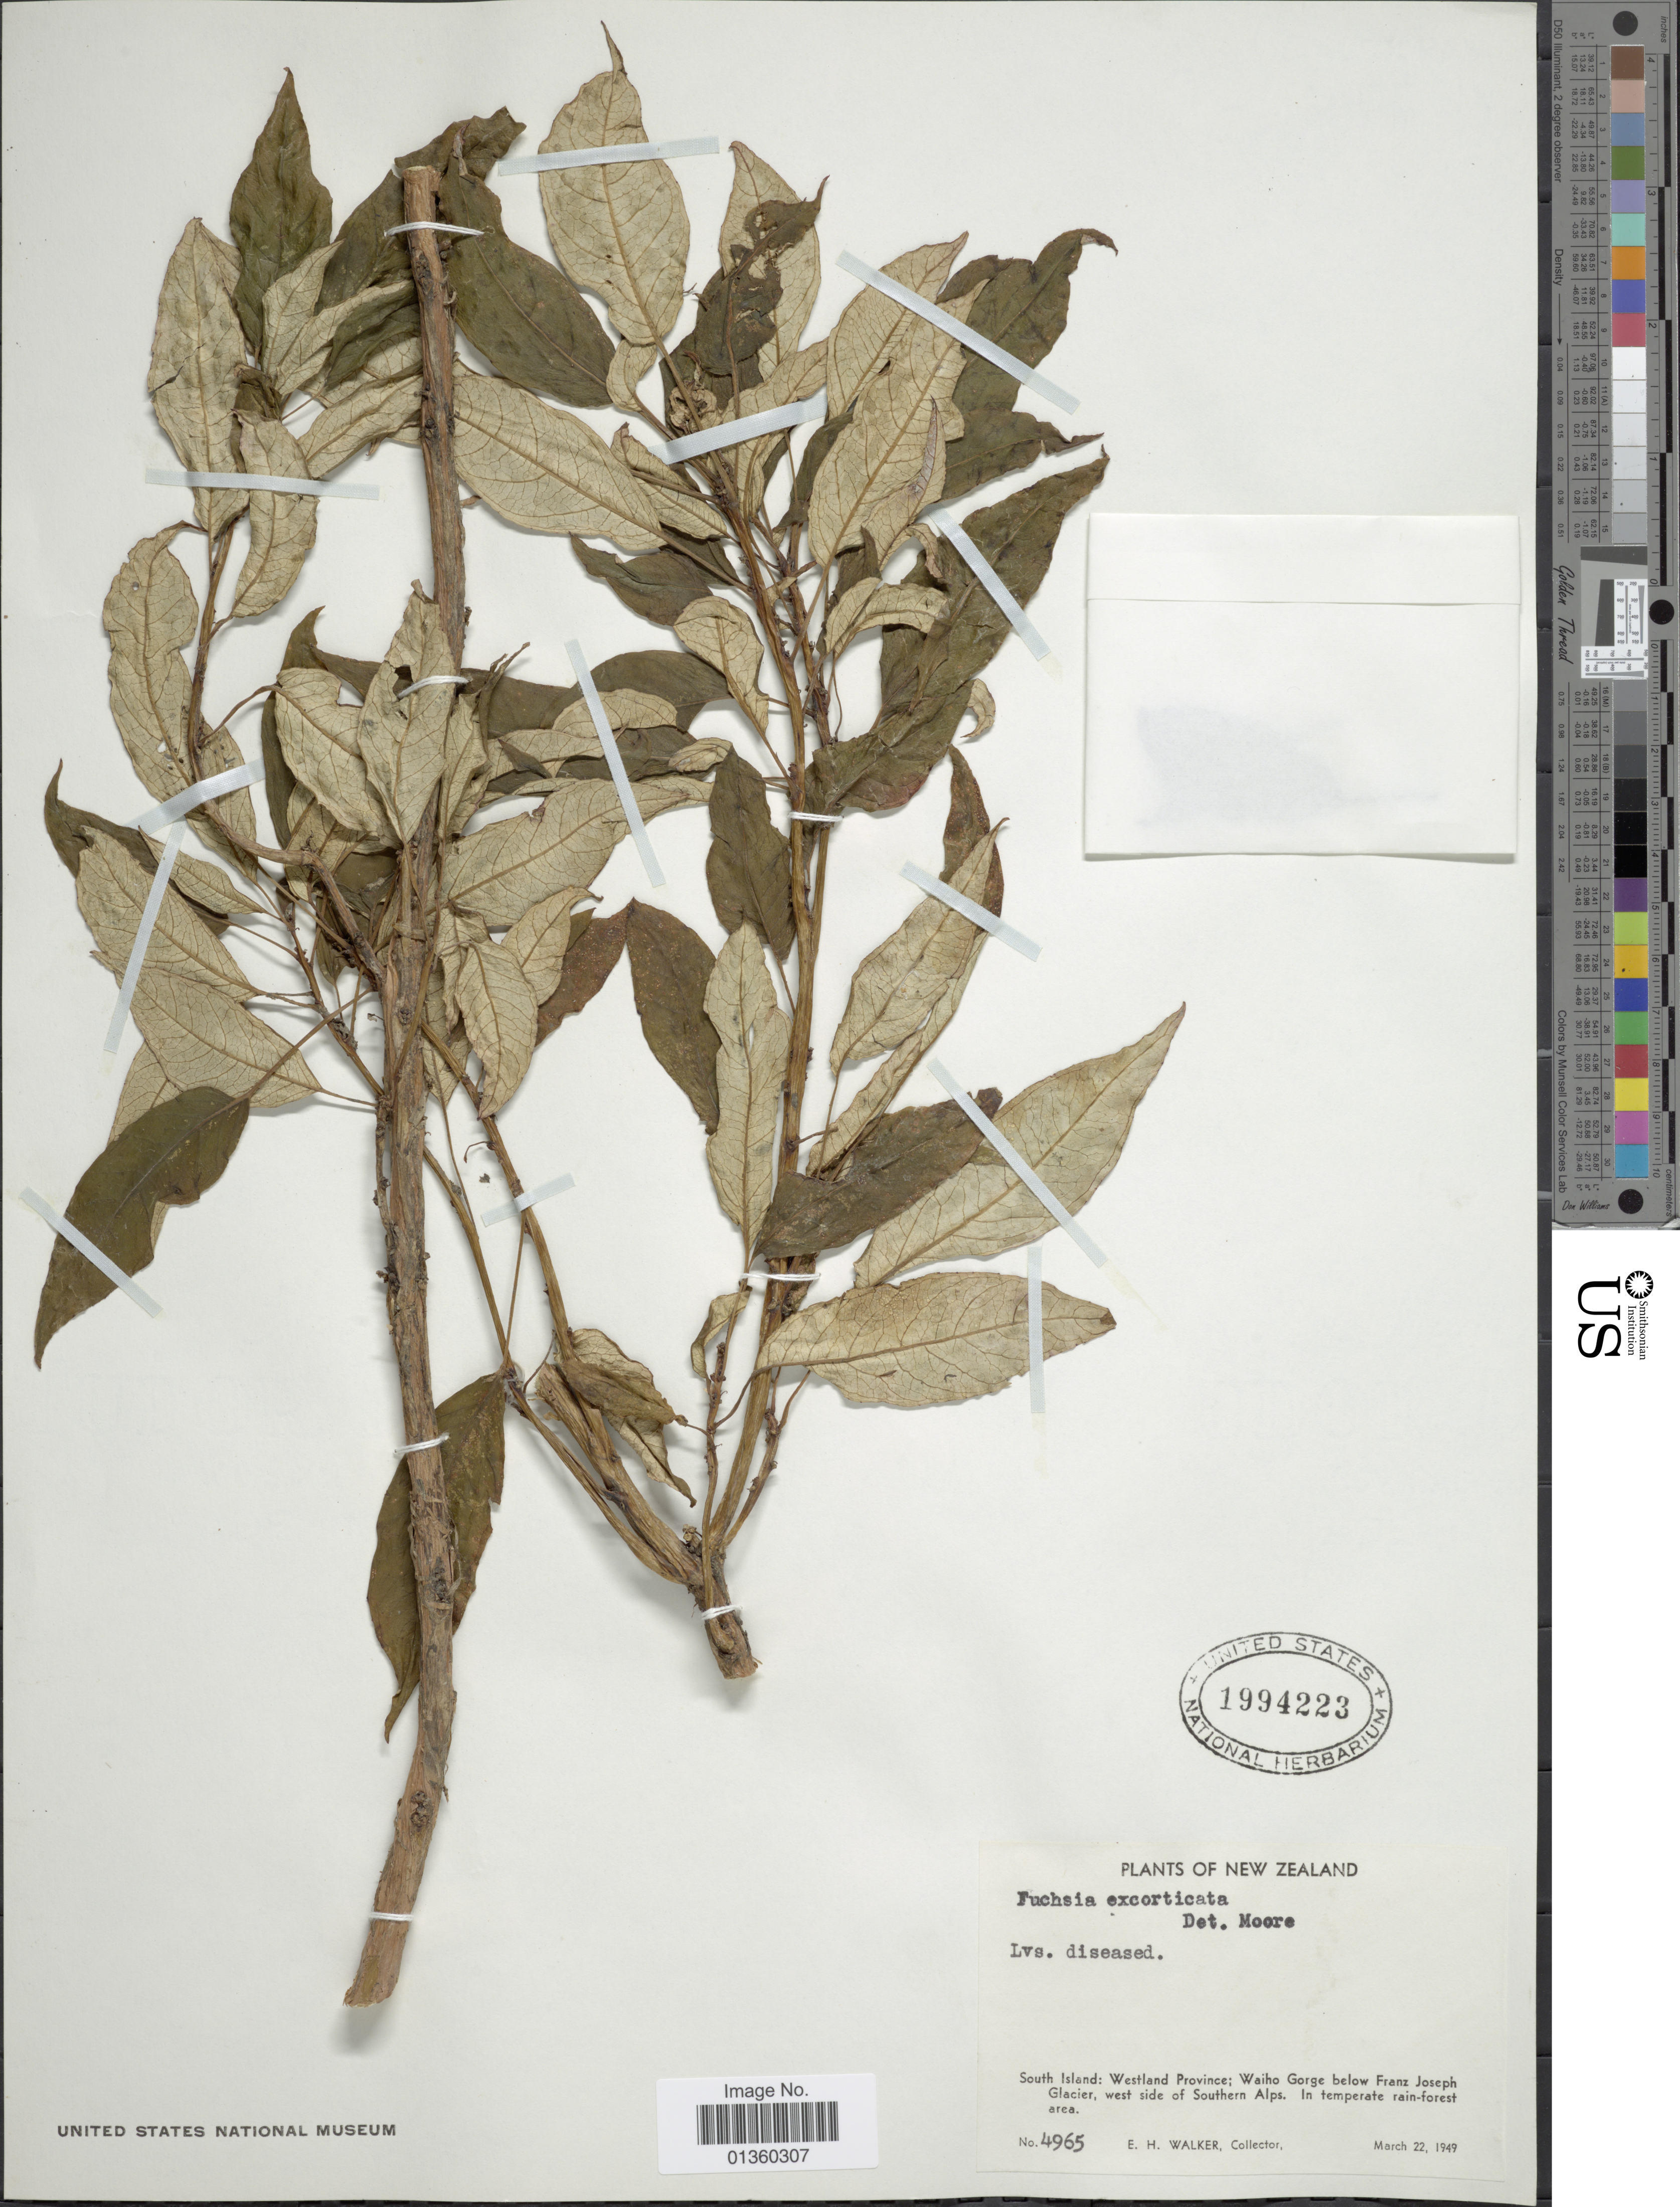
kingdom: Plantae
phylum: Tracheophyta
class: Magnoliopsida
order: Myrtales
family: Onagraceae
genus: Fuchsia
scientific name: Fuchsia excorticata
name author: (J.R. Forst. & G. Forst.) L. f.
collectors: E. H. Walker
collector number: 4965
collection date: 1949-03-22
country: New Zealand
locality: South Island: Westland Province; Waiho Gorge below Franz Joseph Glacier, west side of Southern Alps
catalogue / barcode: US 1994223